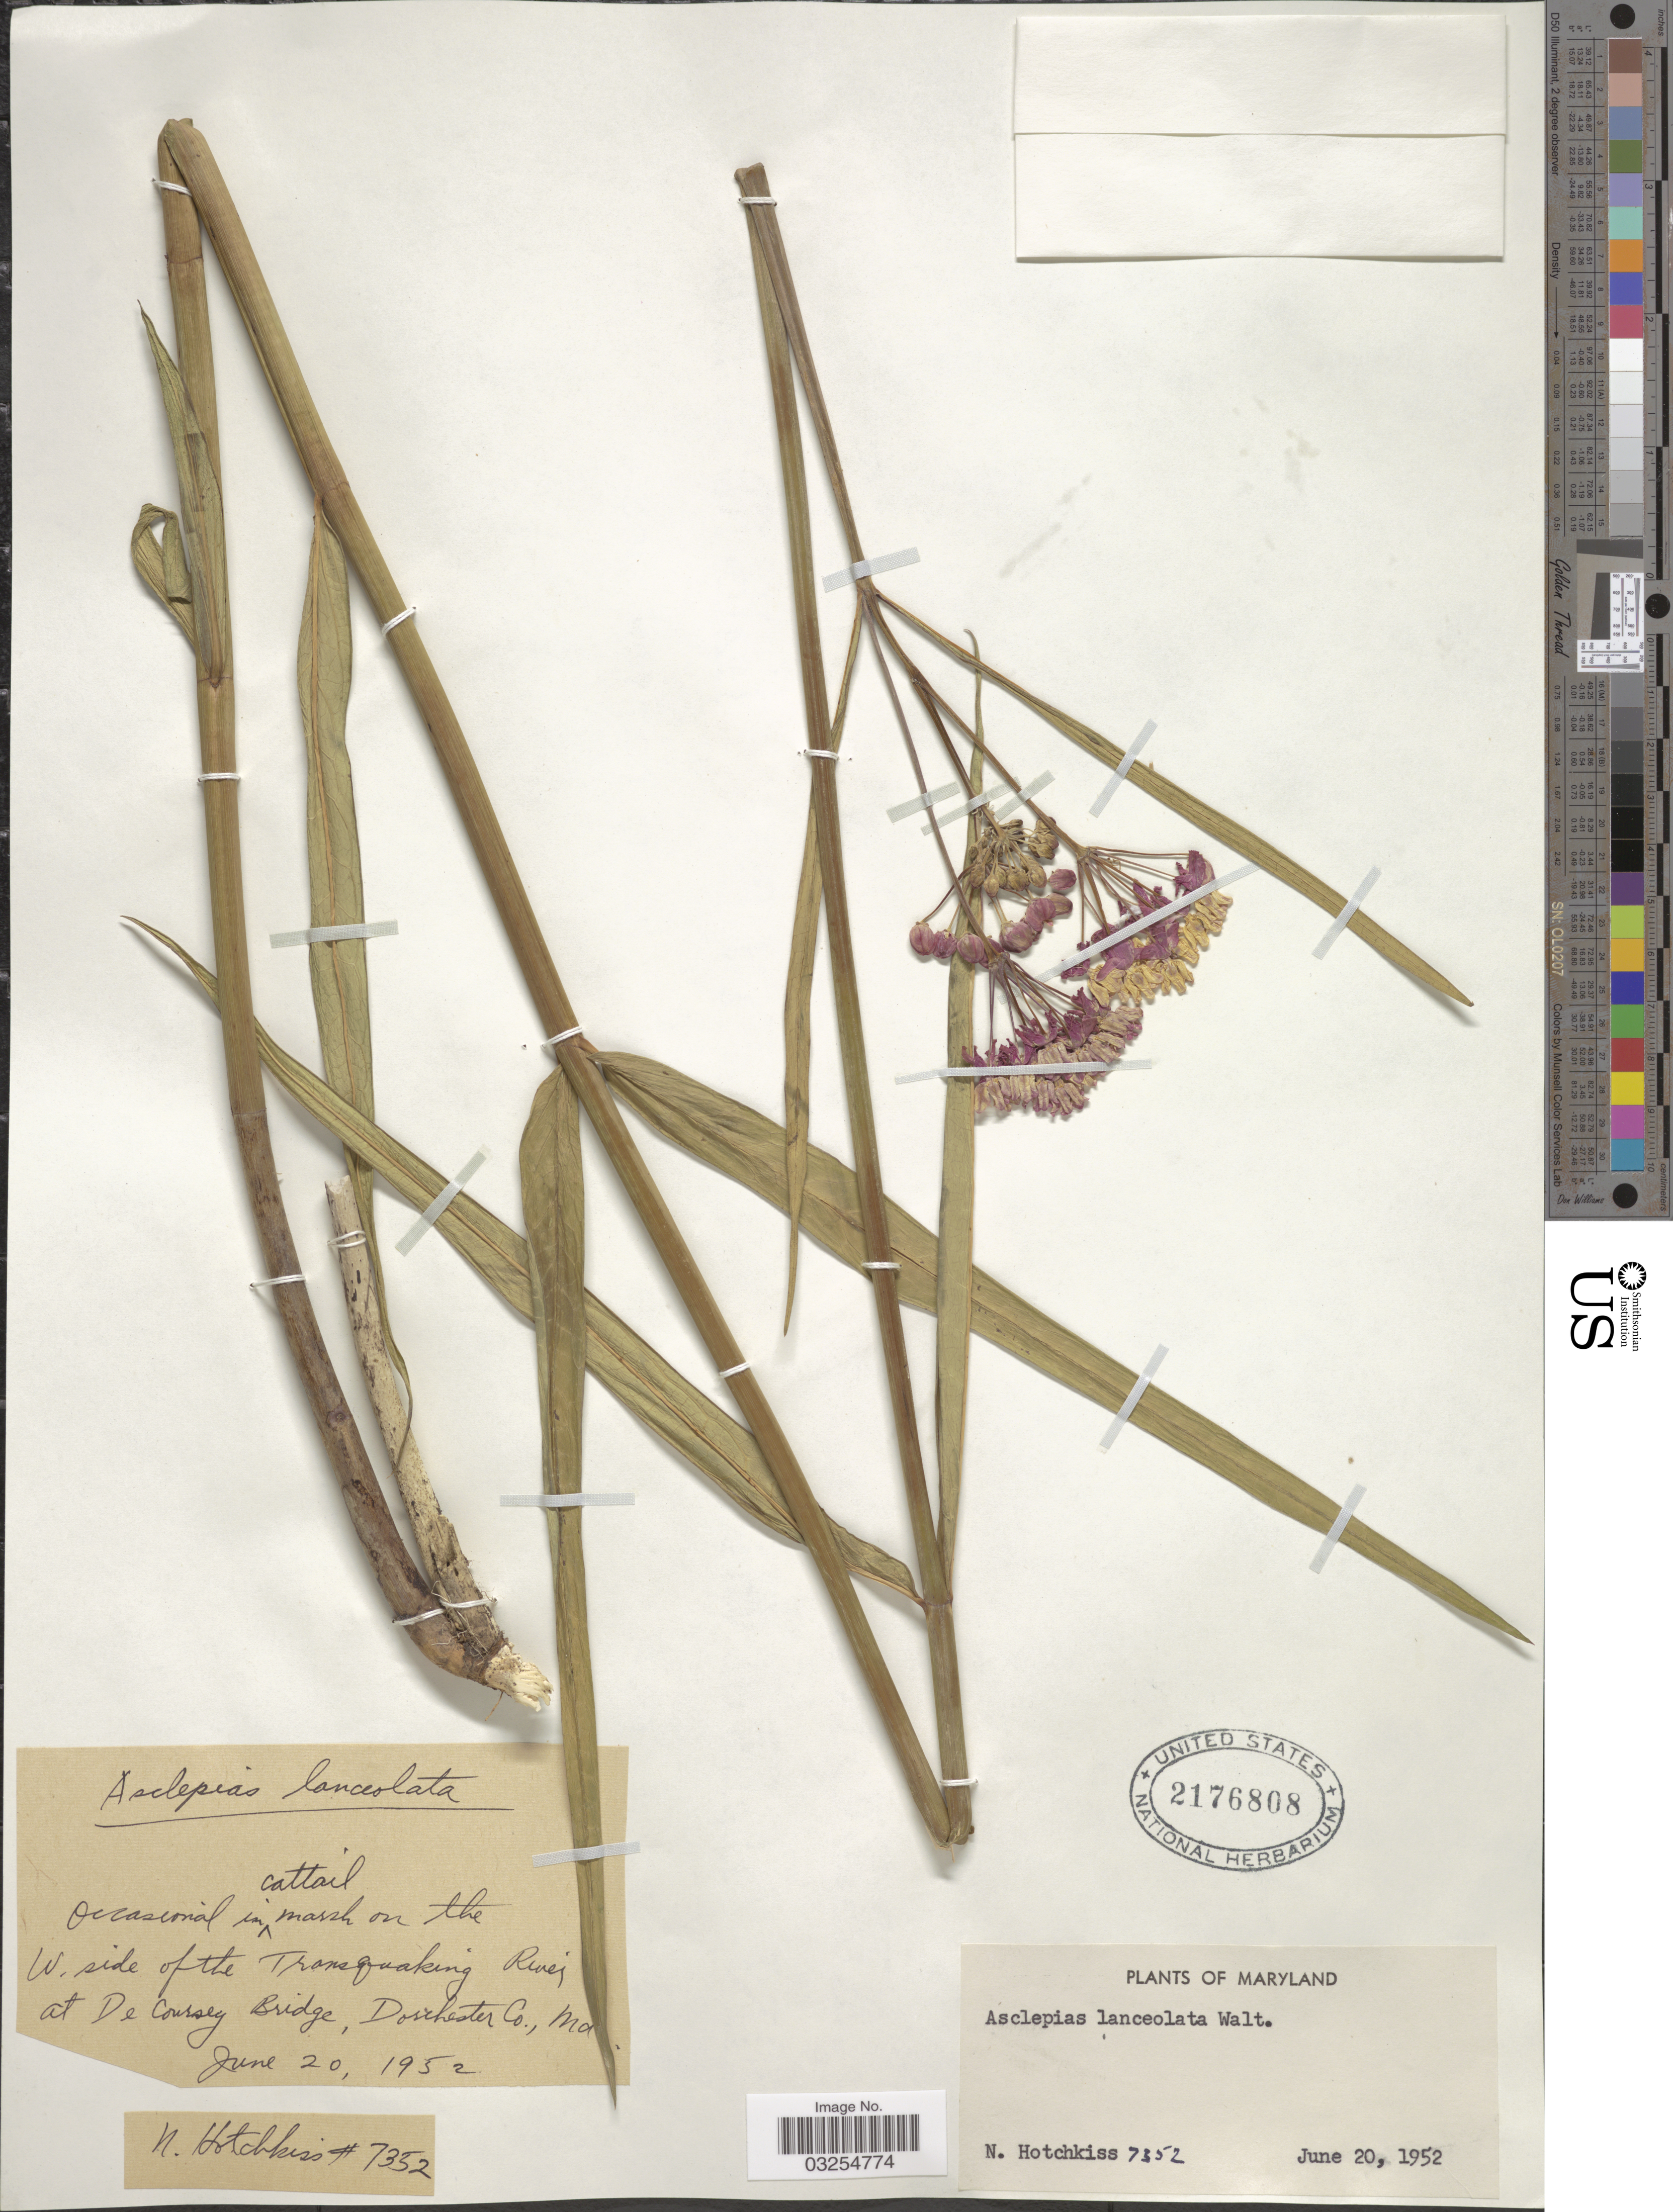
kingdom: Plantae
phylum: Tracheophyta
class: Magnoliopsida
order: Gentianales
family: Apocynaceae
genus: Asclepias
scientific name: Asclepias lanceolata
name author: Walter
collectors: N. Hotchkiss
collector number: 7352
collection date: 1952-06-20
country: United States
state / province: Maryland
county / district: Dorchester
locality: W. side of the Transquaking River at De Coursey Bridge, Dorchester Co.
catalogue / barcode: US 2176808